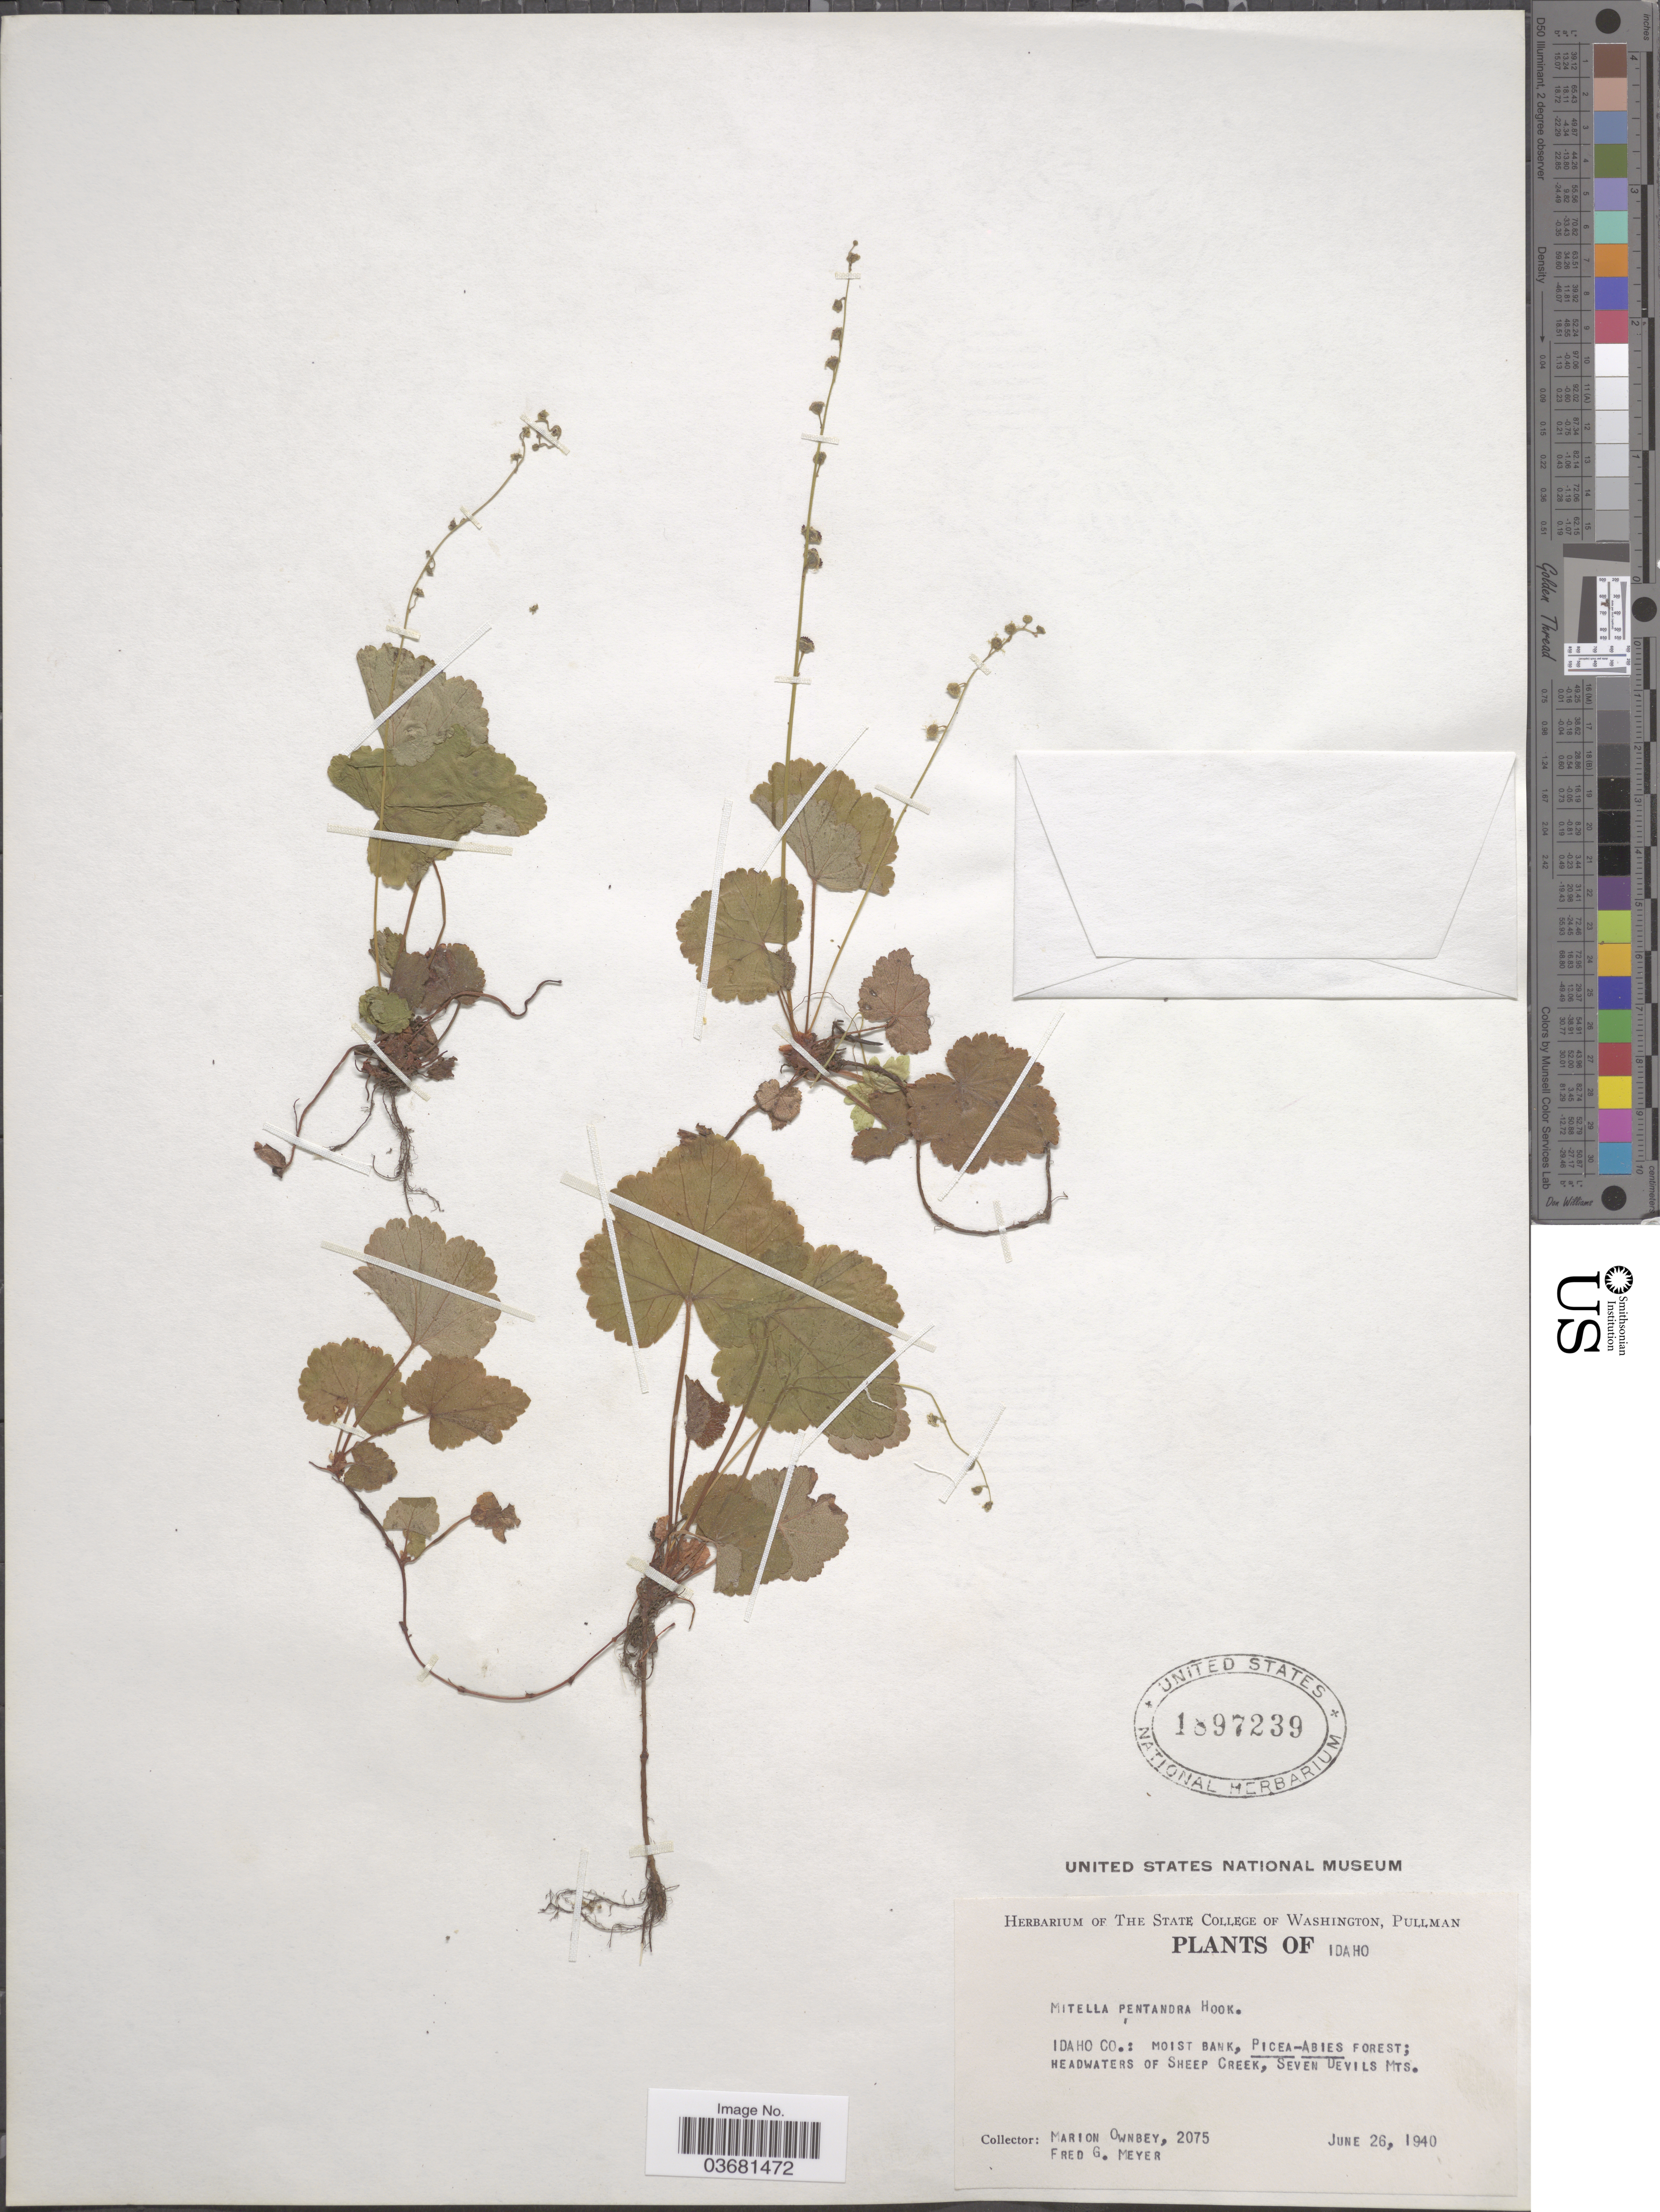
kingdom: Plantae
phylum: Tracheophyta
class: Magnoliopsida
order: Saxifragales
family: Saxifragaceae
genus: Mitella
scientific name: Mitella pentandra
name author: Hook.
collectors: M. Ownbey & F. Meyer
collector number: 2075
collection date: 1940-06-26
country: United States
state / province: Idaho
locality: Idaho Co.: Moist bank, Picea-Abies Forest; Headwaters of Sheep Creek, Seven Devils Mts.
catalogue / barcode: US 1897239